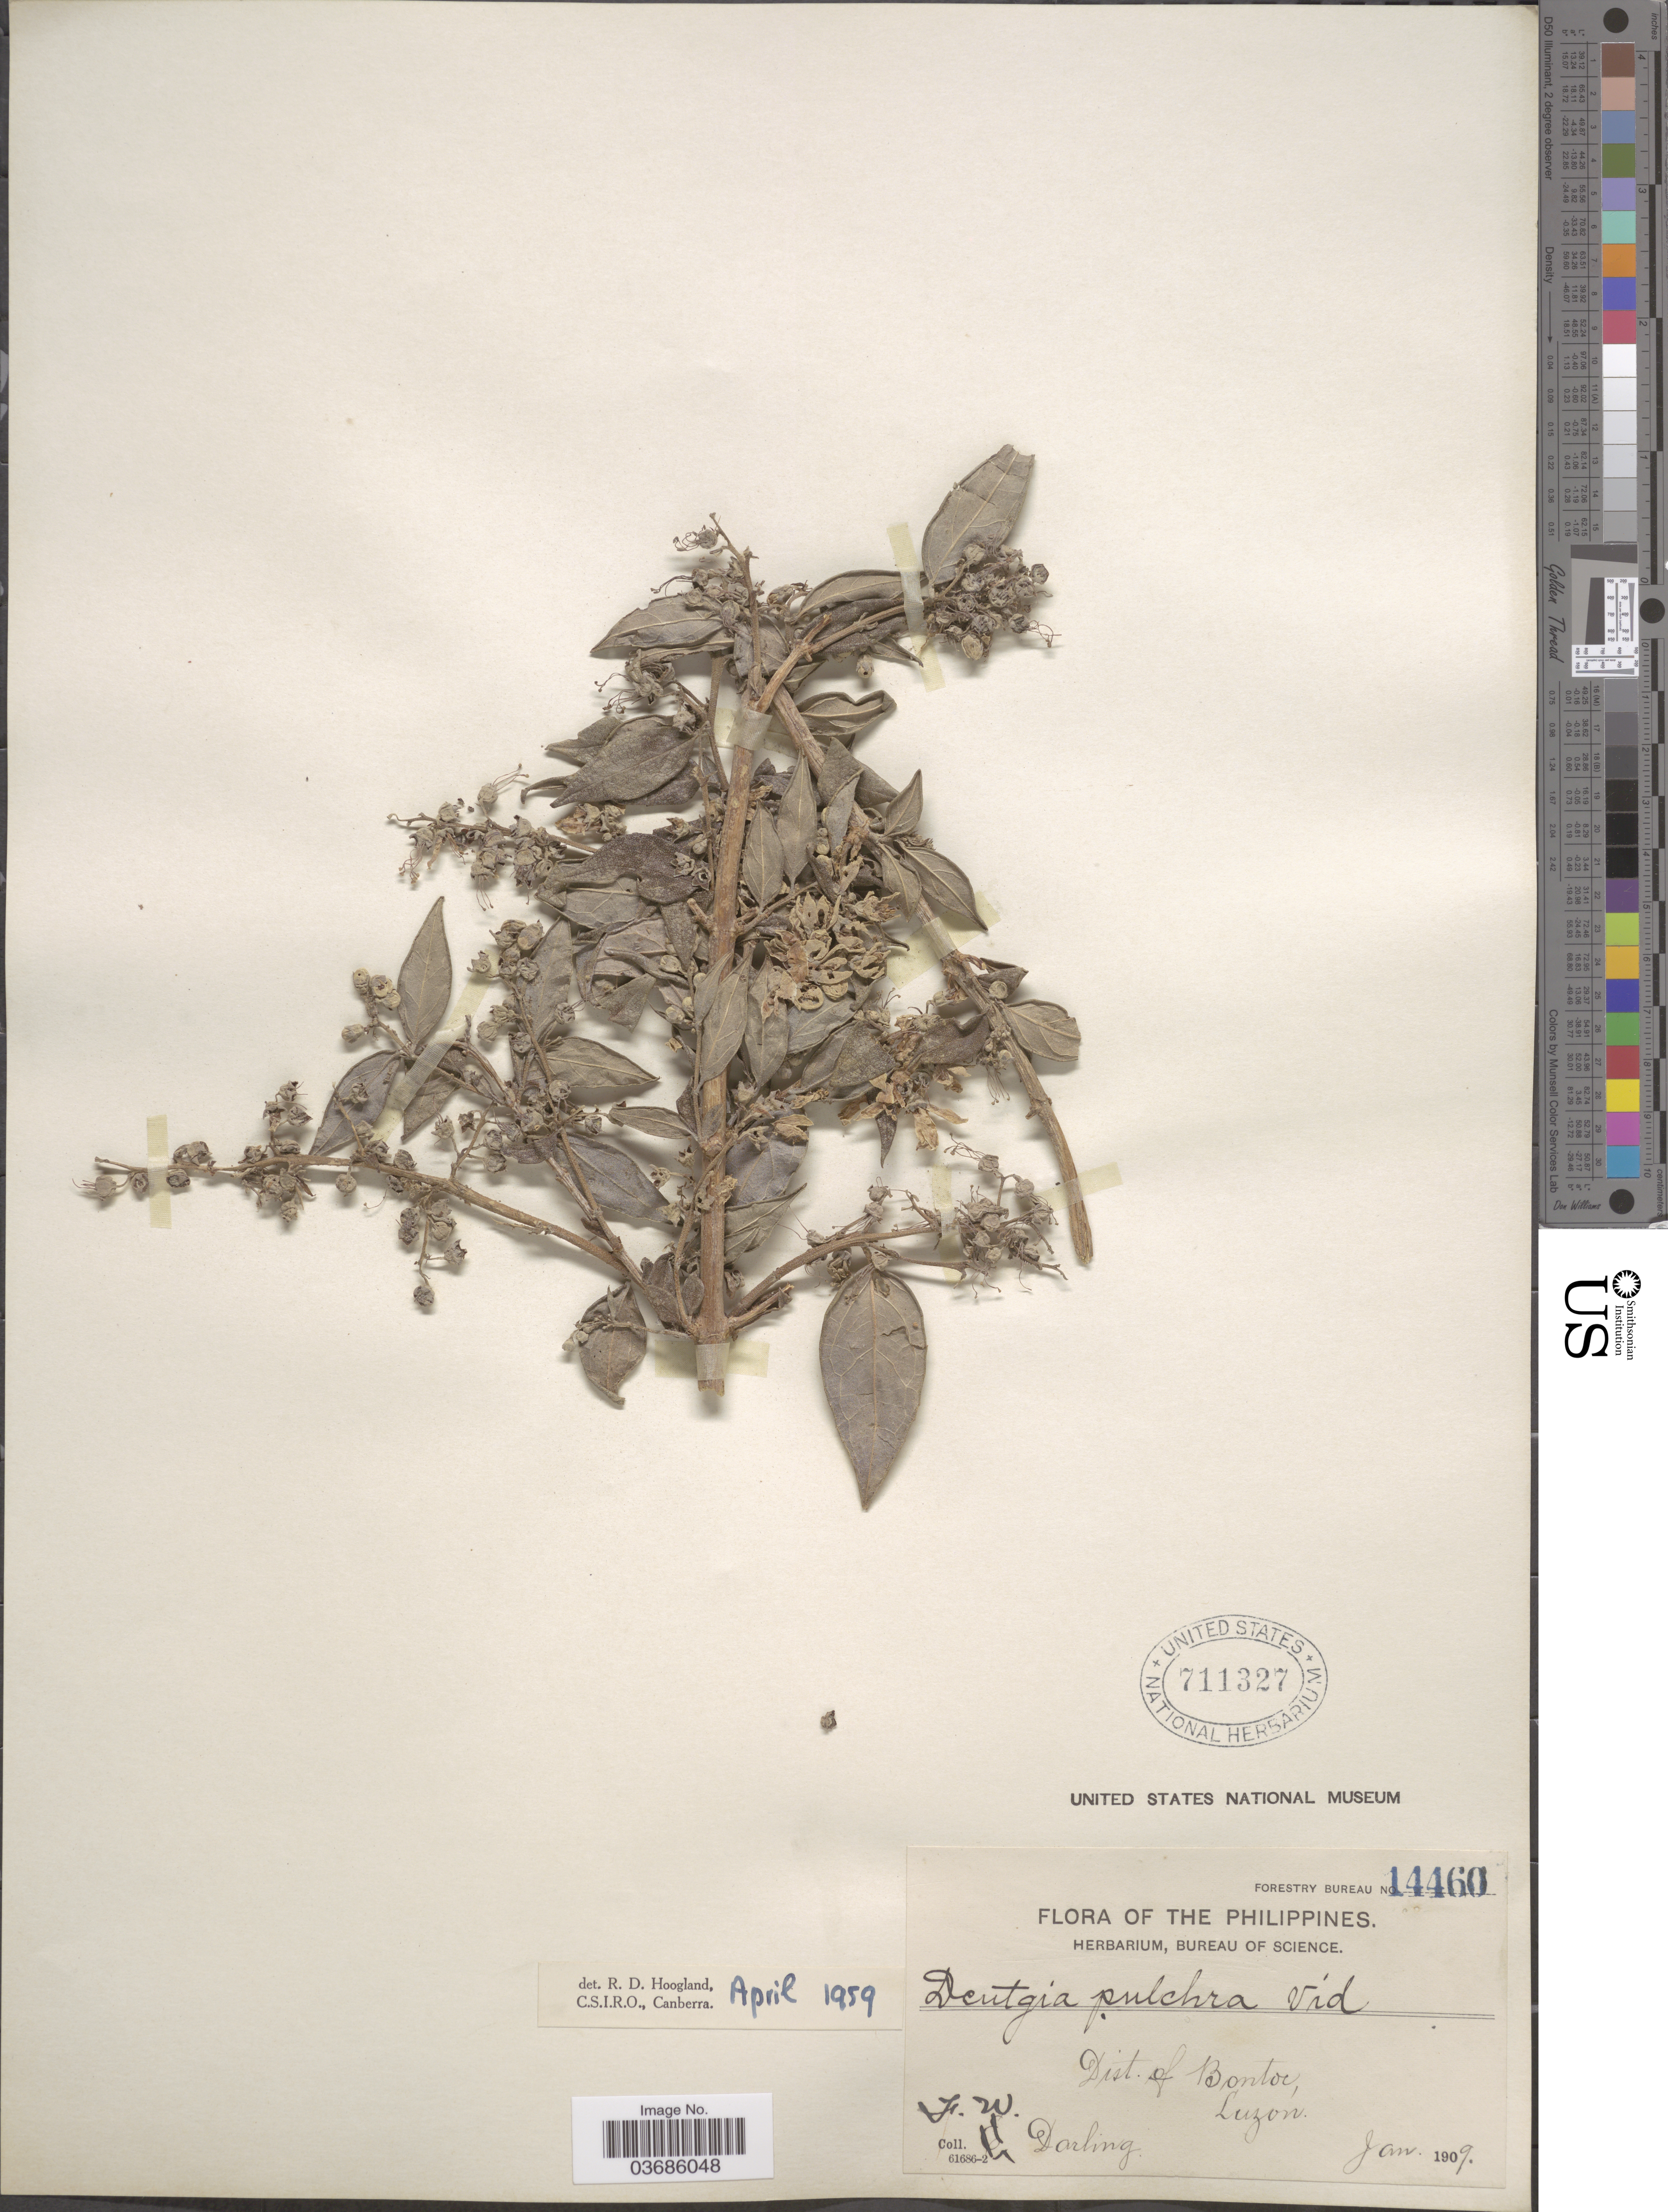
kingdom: Plantae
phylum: Tracheophyta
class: Magnoliopsida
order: Cornales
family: Hydrangeaceae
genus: Deutzia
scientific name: Deutzia pulchra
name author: Vidal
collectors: F. Darling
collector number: Forestry Bureau 14460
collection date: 1909-01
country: Philippines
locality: Dist. of Bontoc, Luzon.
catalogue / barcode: US 711327